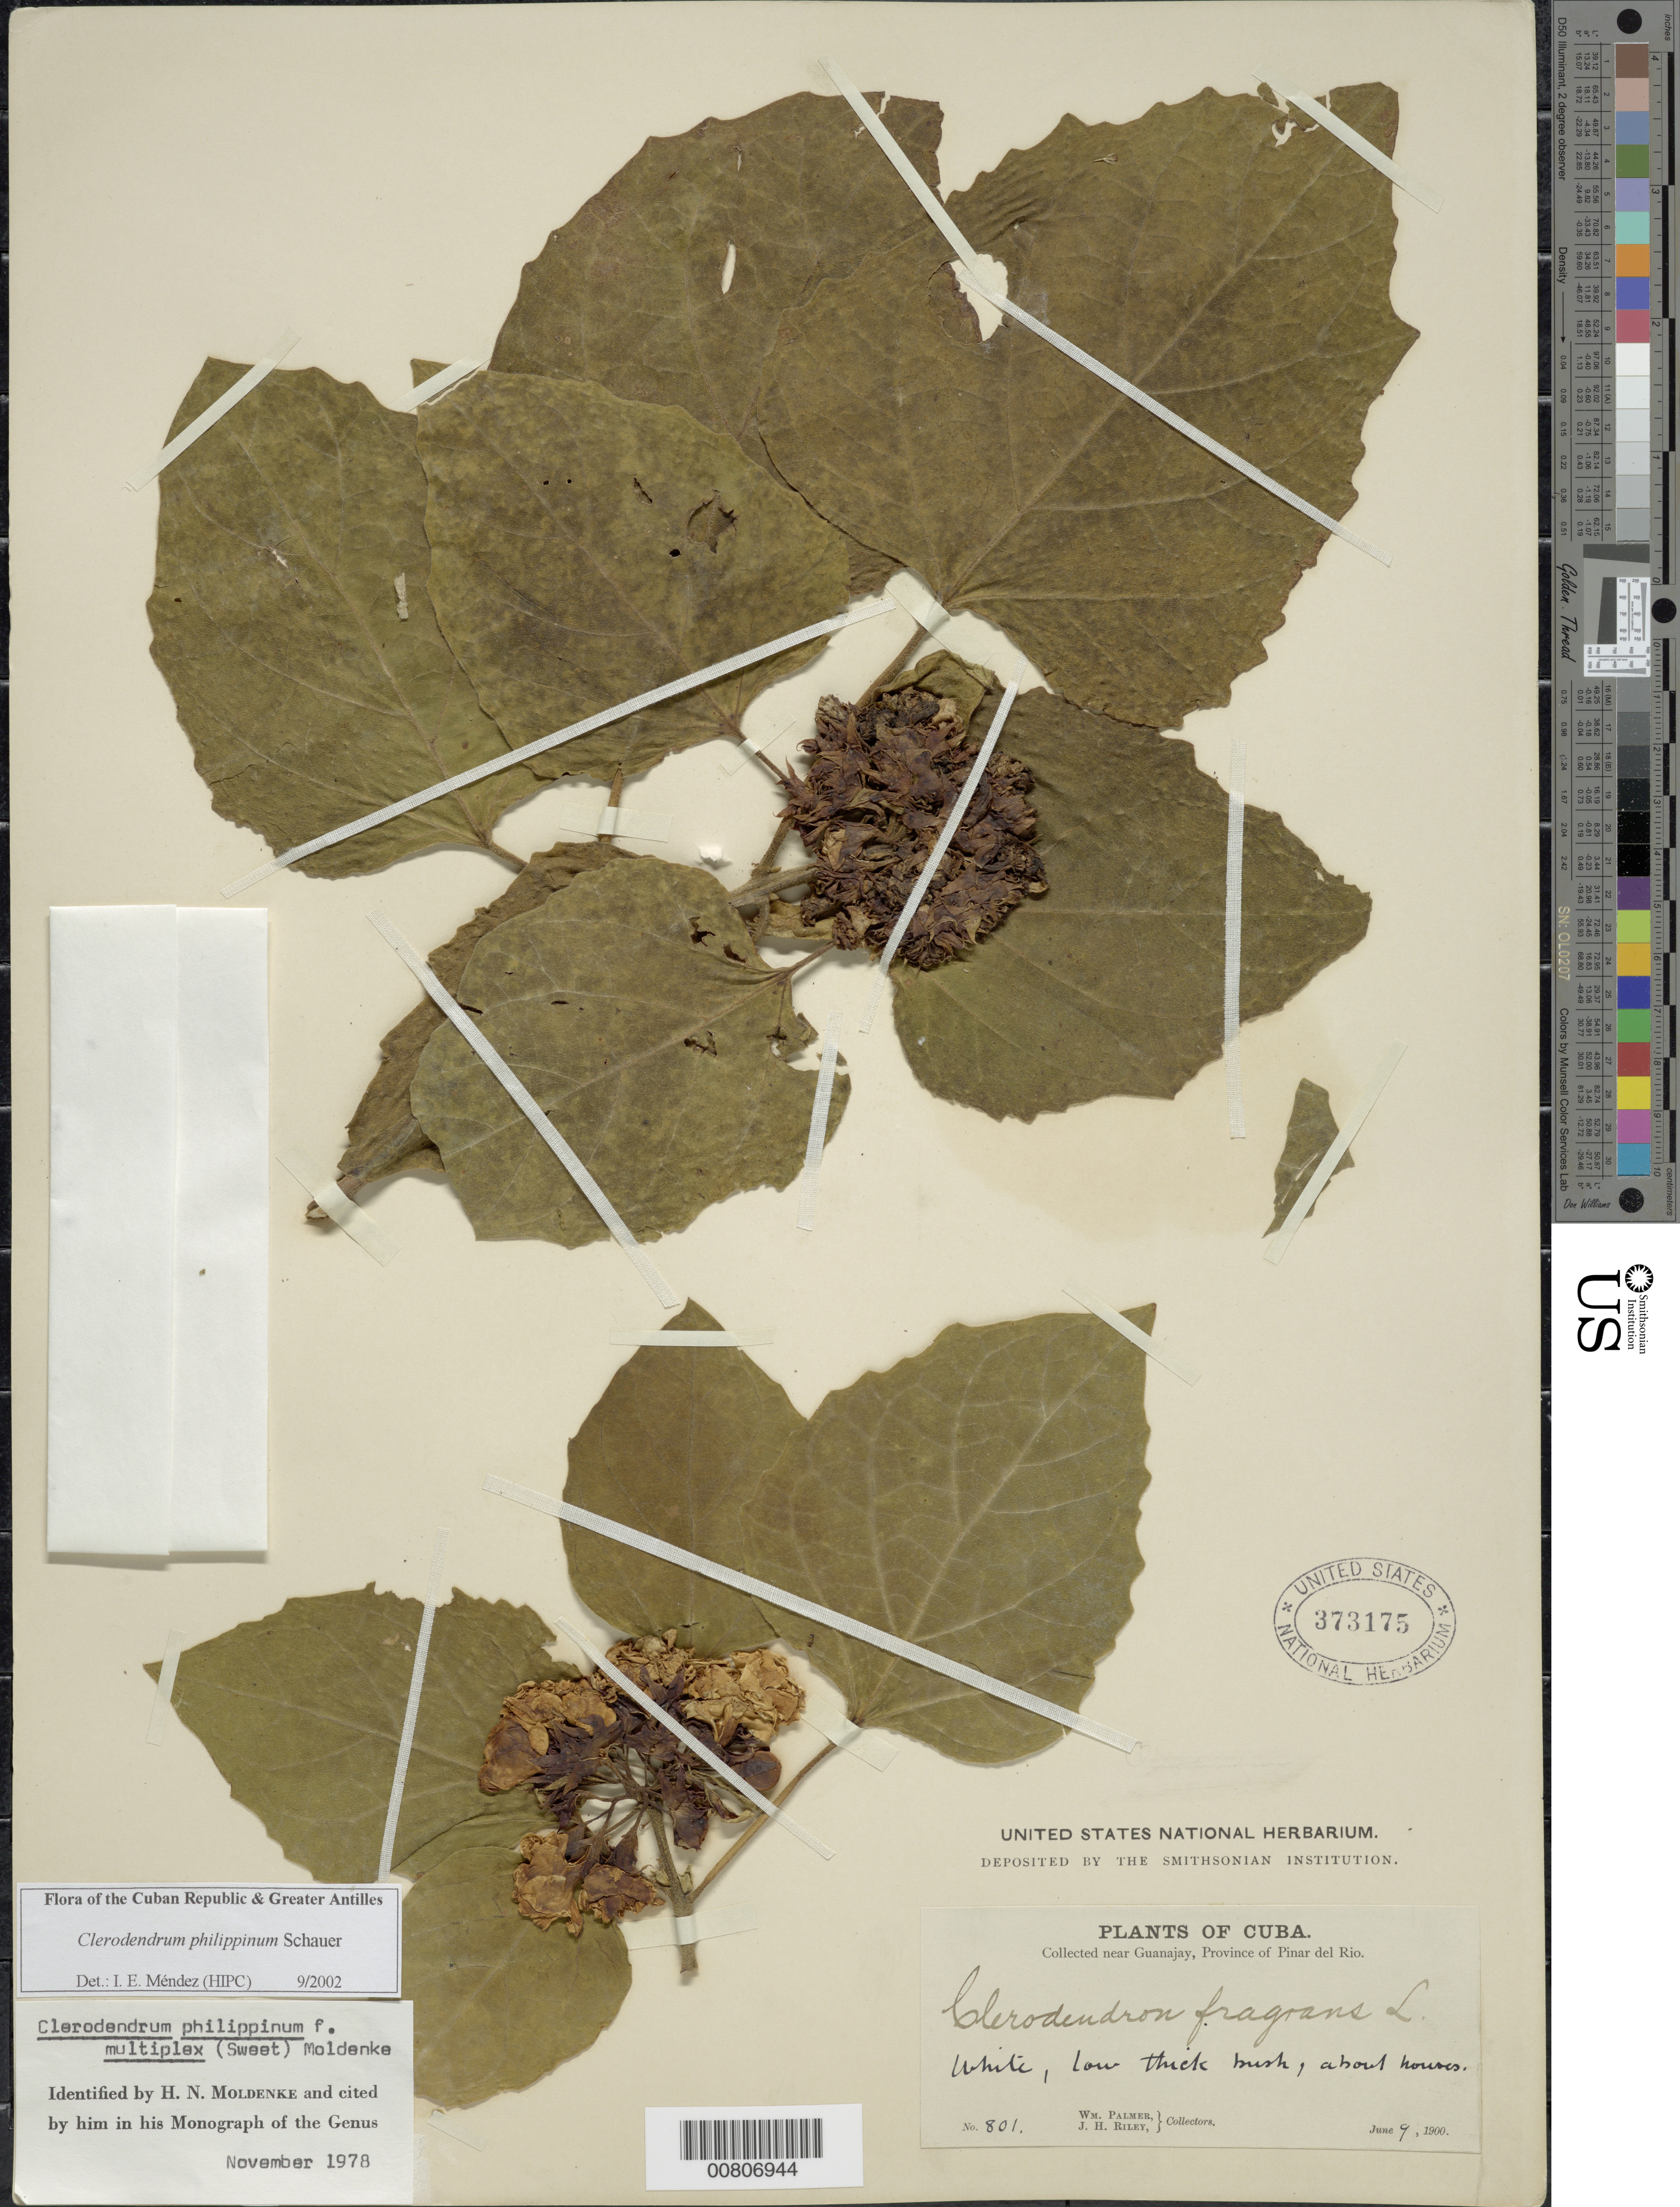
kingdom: Plantae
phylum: Tracheophyta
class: Magnoliopsida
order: Lamiales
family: Lamiaceae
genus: Clerodendrum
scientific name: Clerodendrum chinense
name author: (Osbeck) Mabb.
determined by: Méndez, Isidro E., (HIPC)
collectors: W. Palmer & J. H. Riley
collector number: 801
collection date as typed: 09 Jun 1900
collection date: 1900-06-09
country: Cuba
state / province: Pinar del Rio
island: Cuba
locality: Pinar del Rio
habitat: Around houses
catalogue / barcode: US 373175